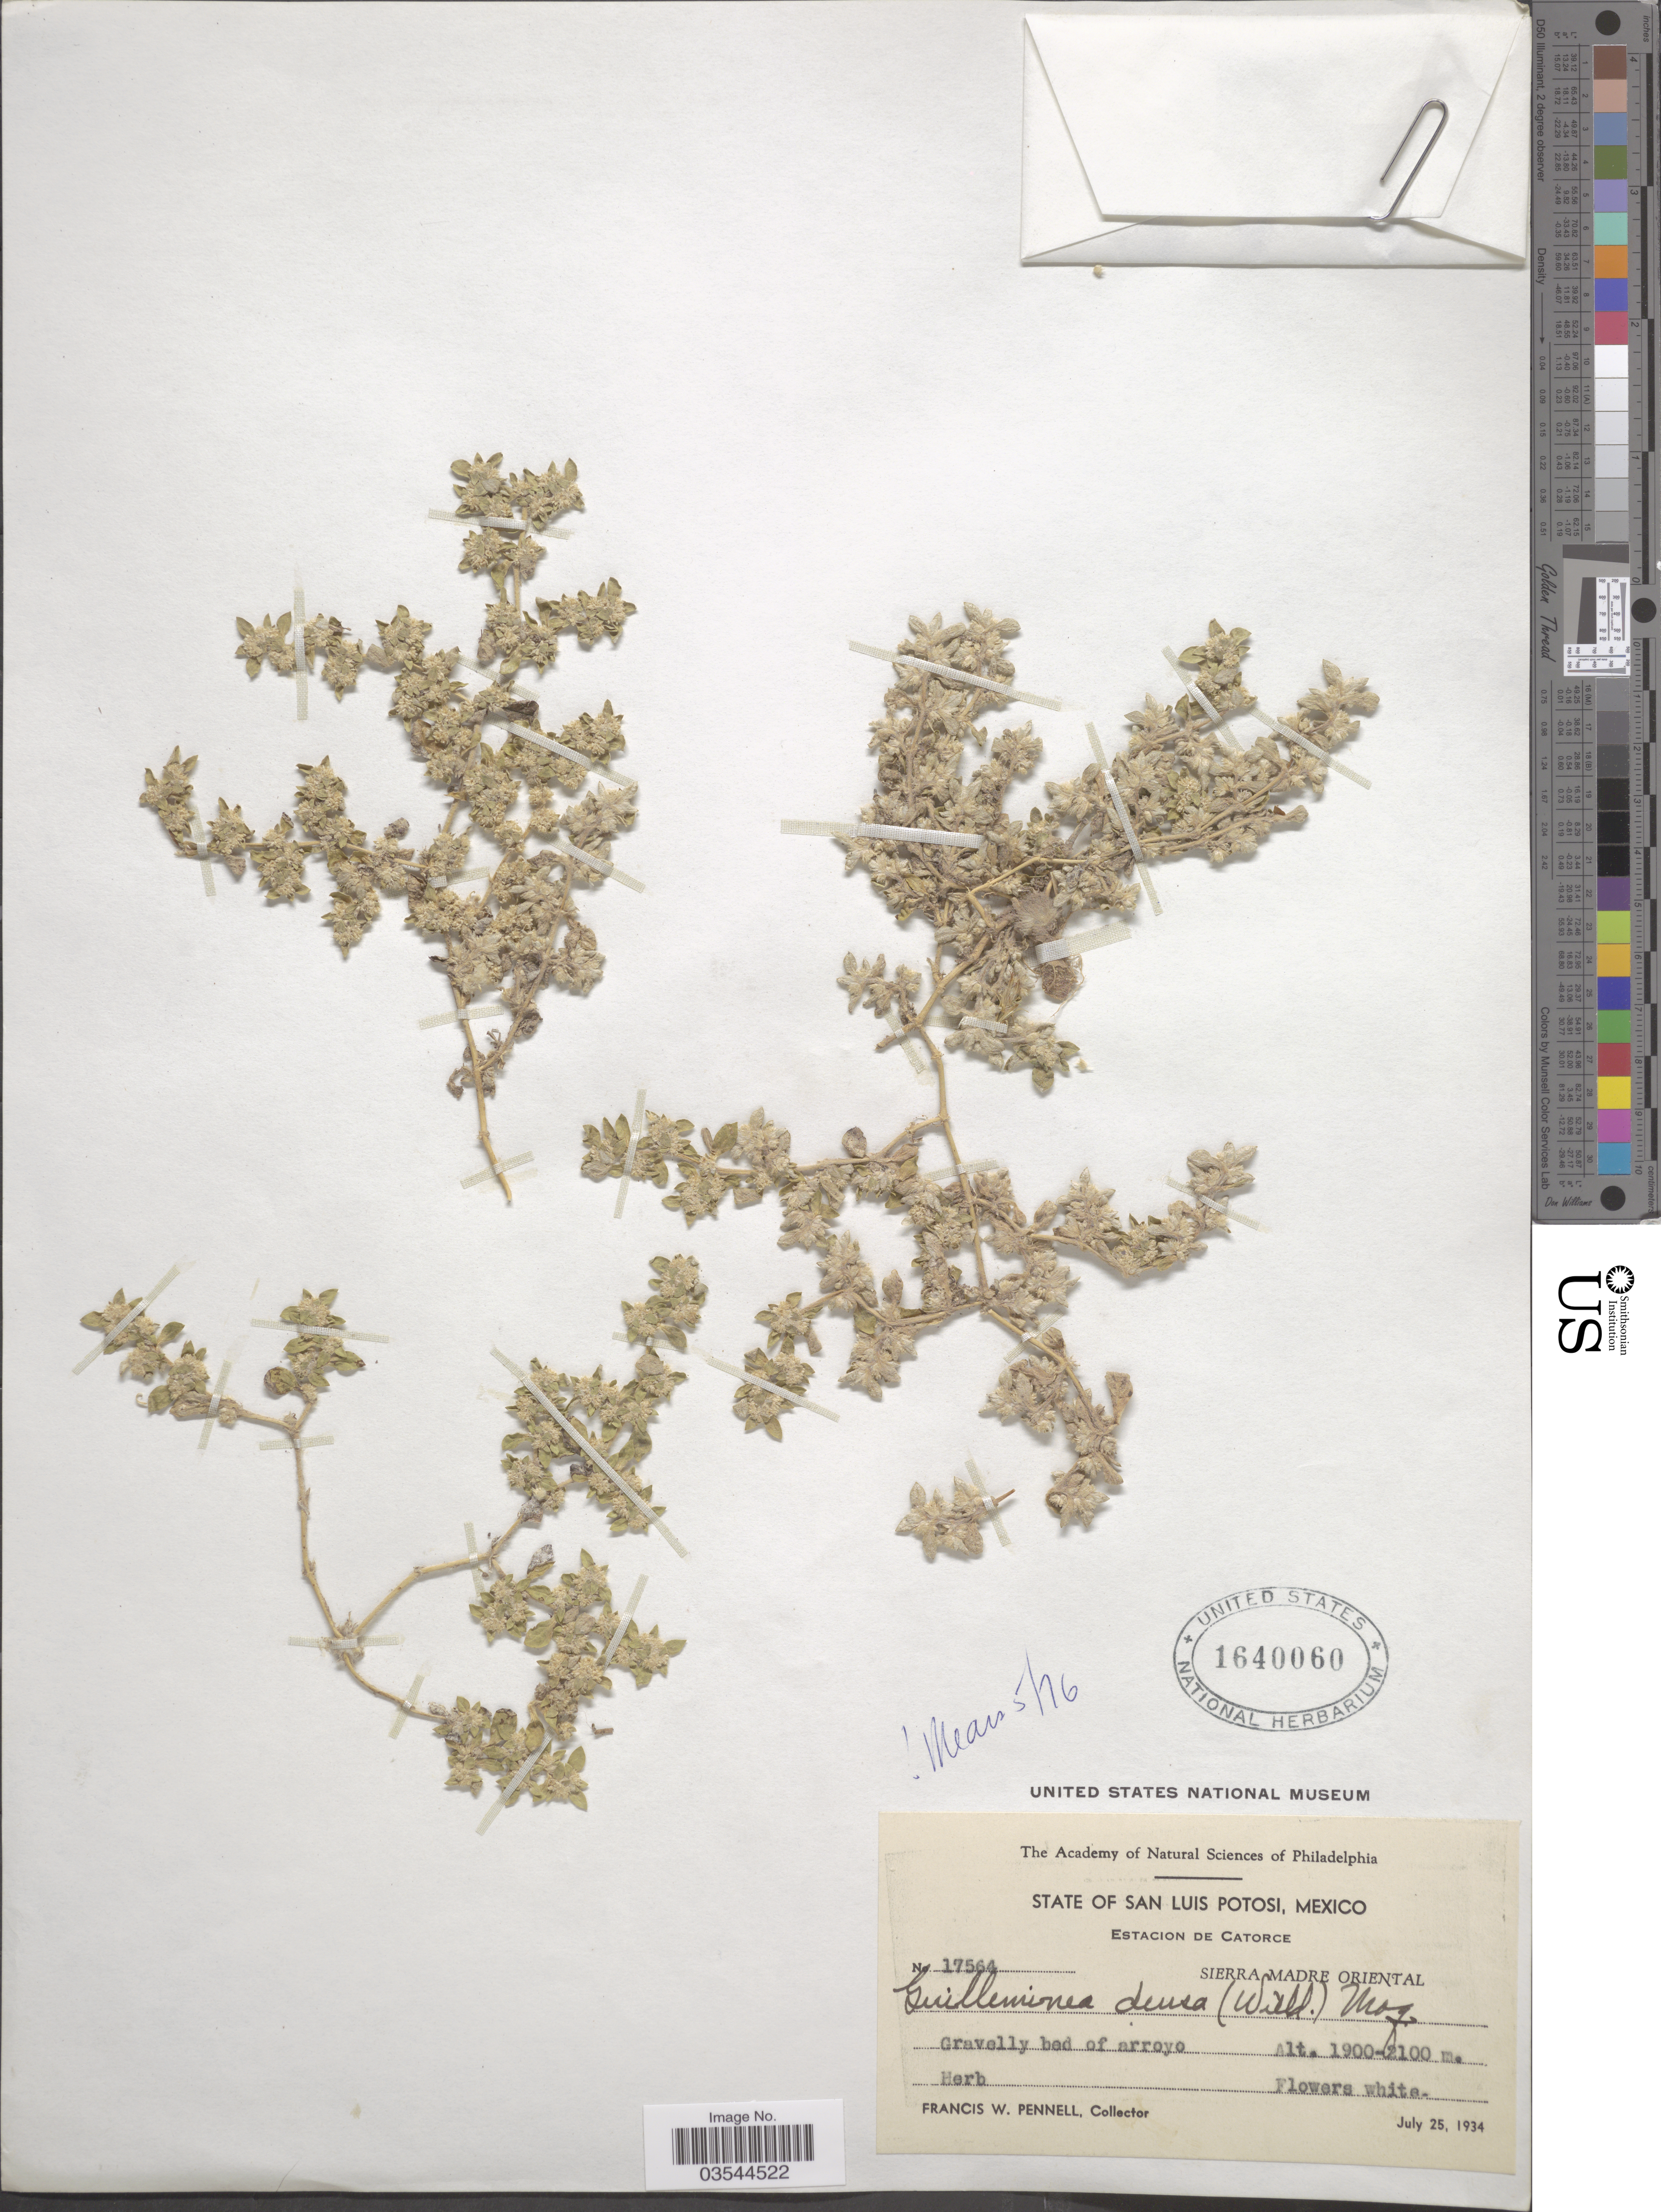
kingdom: Plantae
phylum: Tracheophyta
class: Magnoliopsida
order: Caryophyllales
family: Amaranthaceae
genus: Guilleminea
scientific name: Guilleminea densa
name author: (Humb. & Bonpl. ex Schult.) Moq.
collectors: F. W. Pennell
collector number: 17564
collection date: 1934-07-25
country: Mexico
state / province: San Luis Potosí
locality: Estacion de Catorce. Sierra Madre Oriental.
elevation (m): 1900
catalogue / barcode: US 1640060